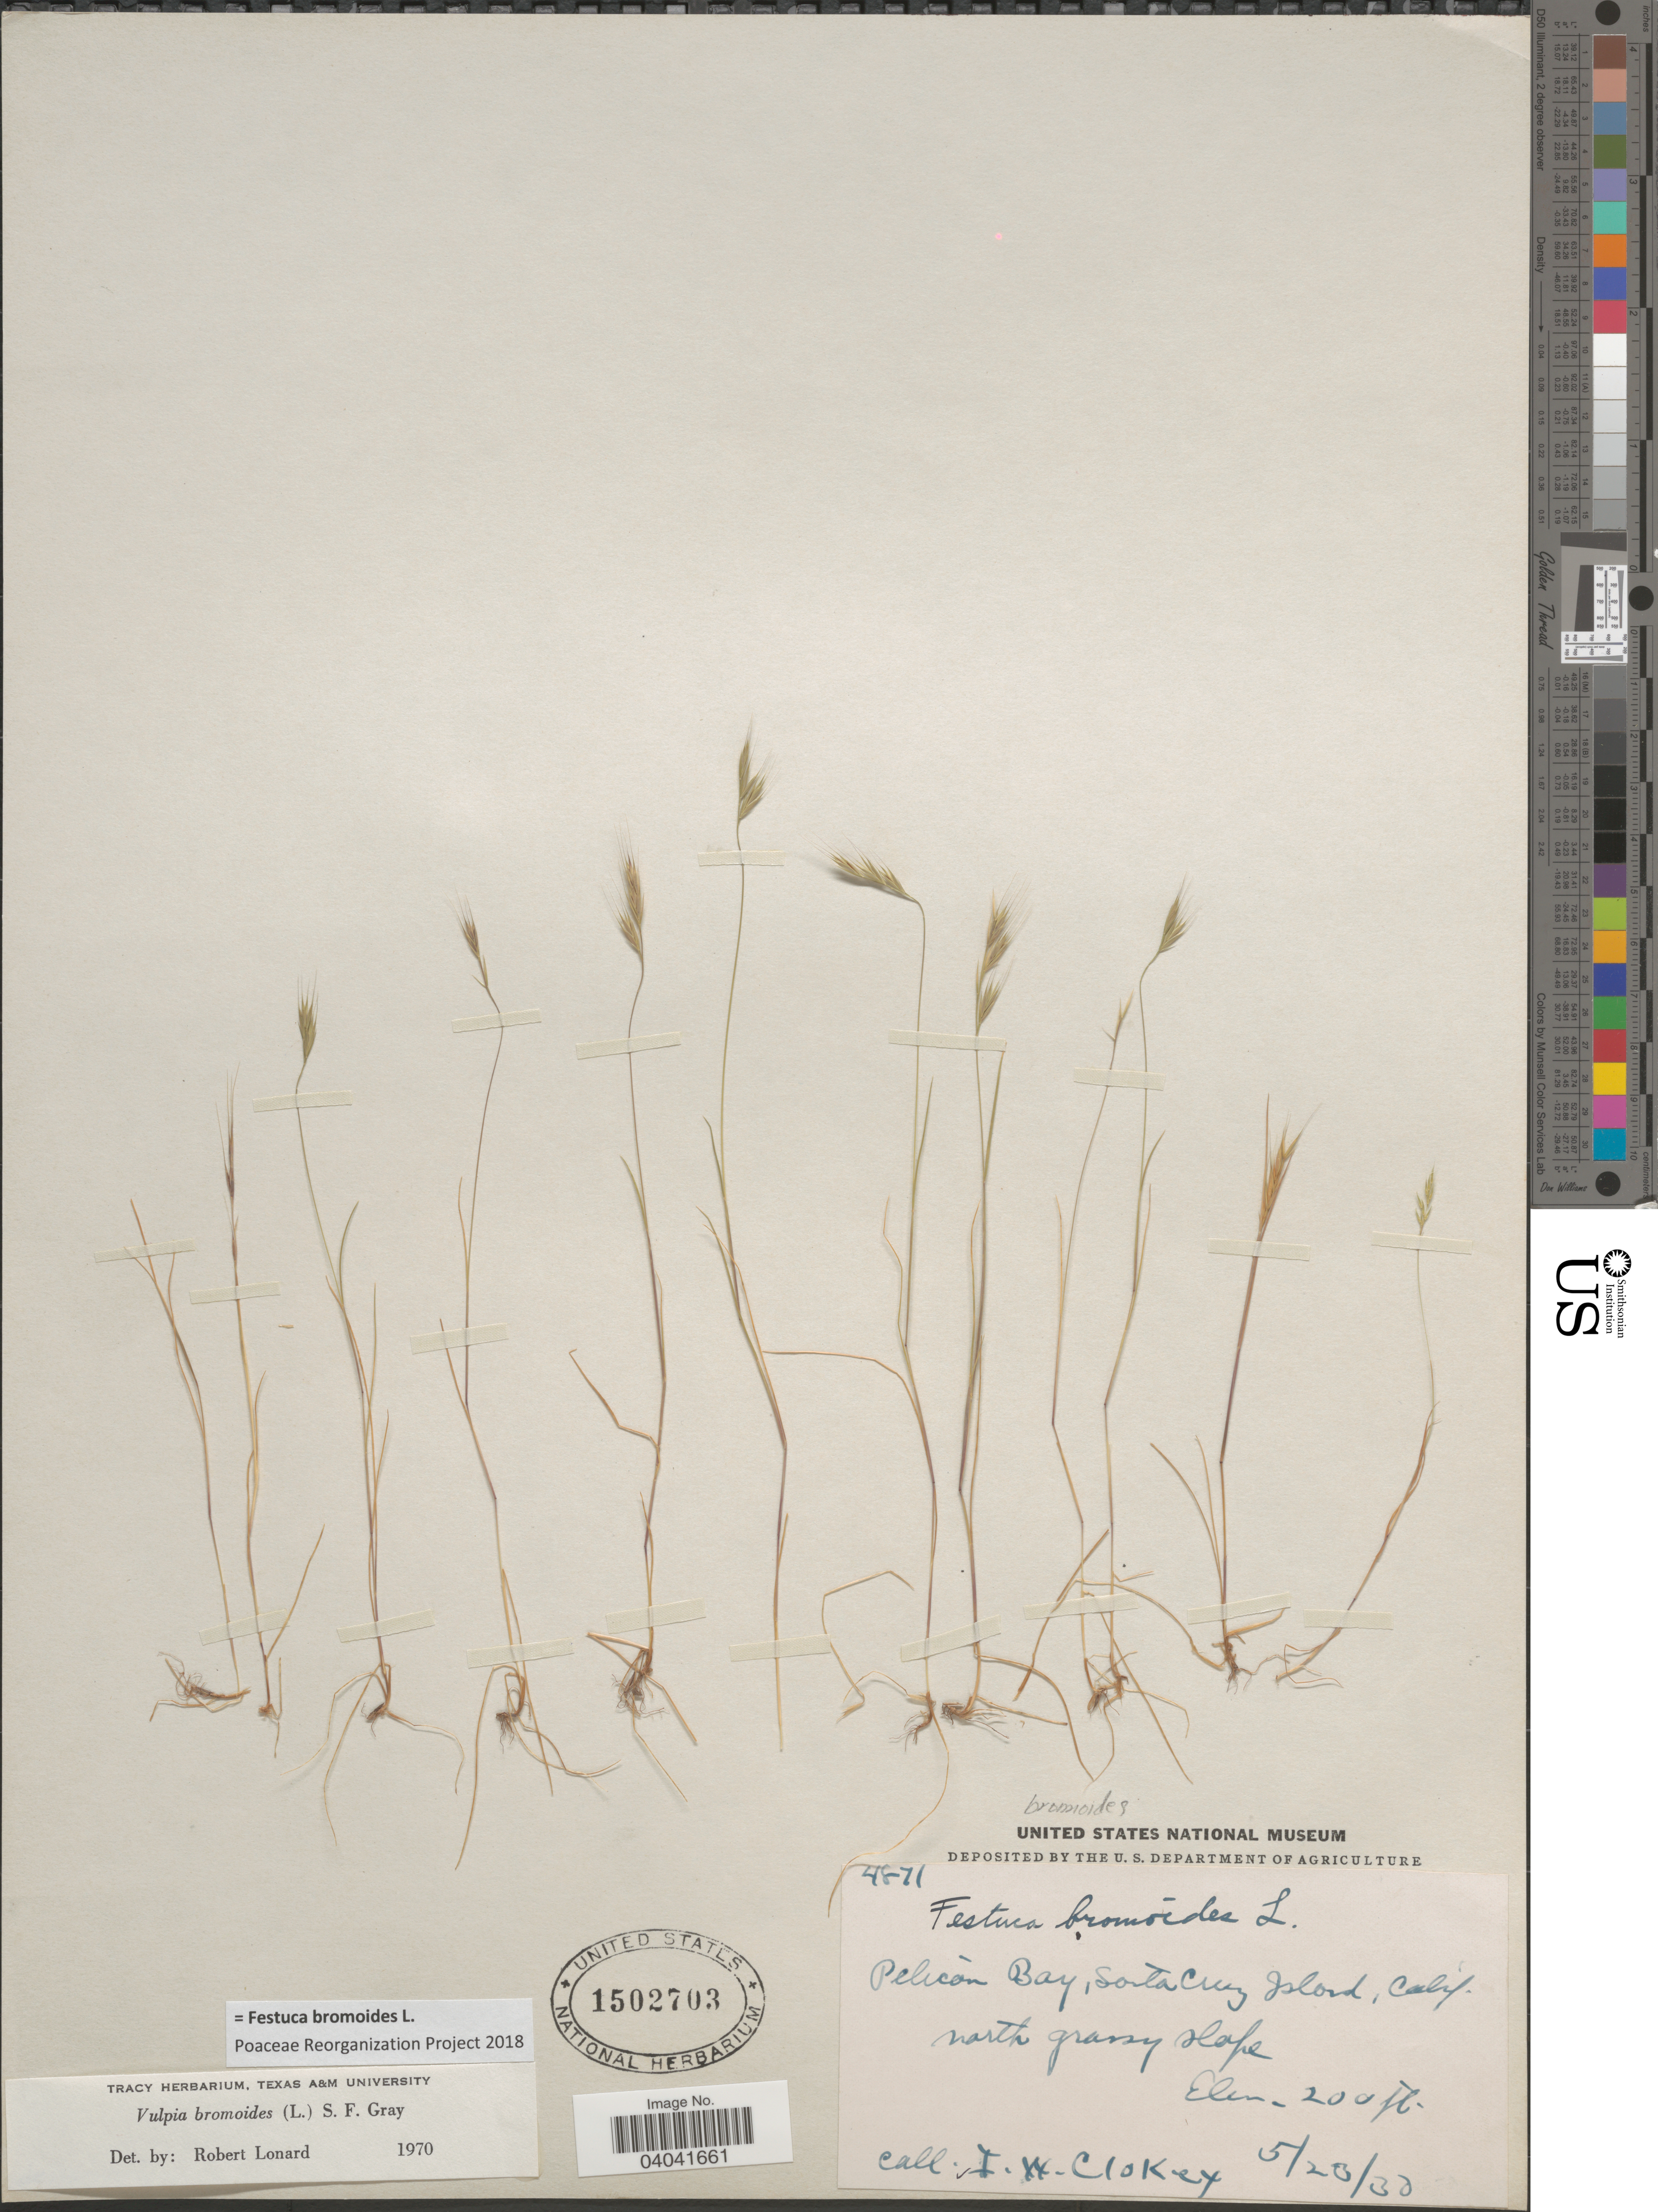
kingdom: Plantae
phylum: Tracheophyta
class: Liliopsida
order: Poales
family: Poaceae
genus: Festuca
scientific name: Festuca bromoides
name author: L.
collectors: I. W. Clokey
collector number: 4871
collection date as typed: Transcribed d/m/y: 23/5/30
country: United States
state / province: California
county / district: Santa Barbara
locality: Pelican Bay, Santa Cruz Island, north grassy slope.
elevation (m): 61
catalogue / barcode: US 1502703